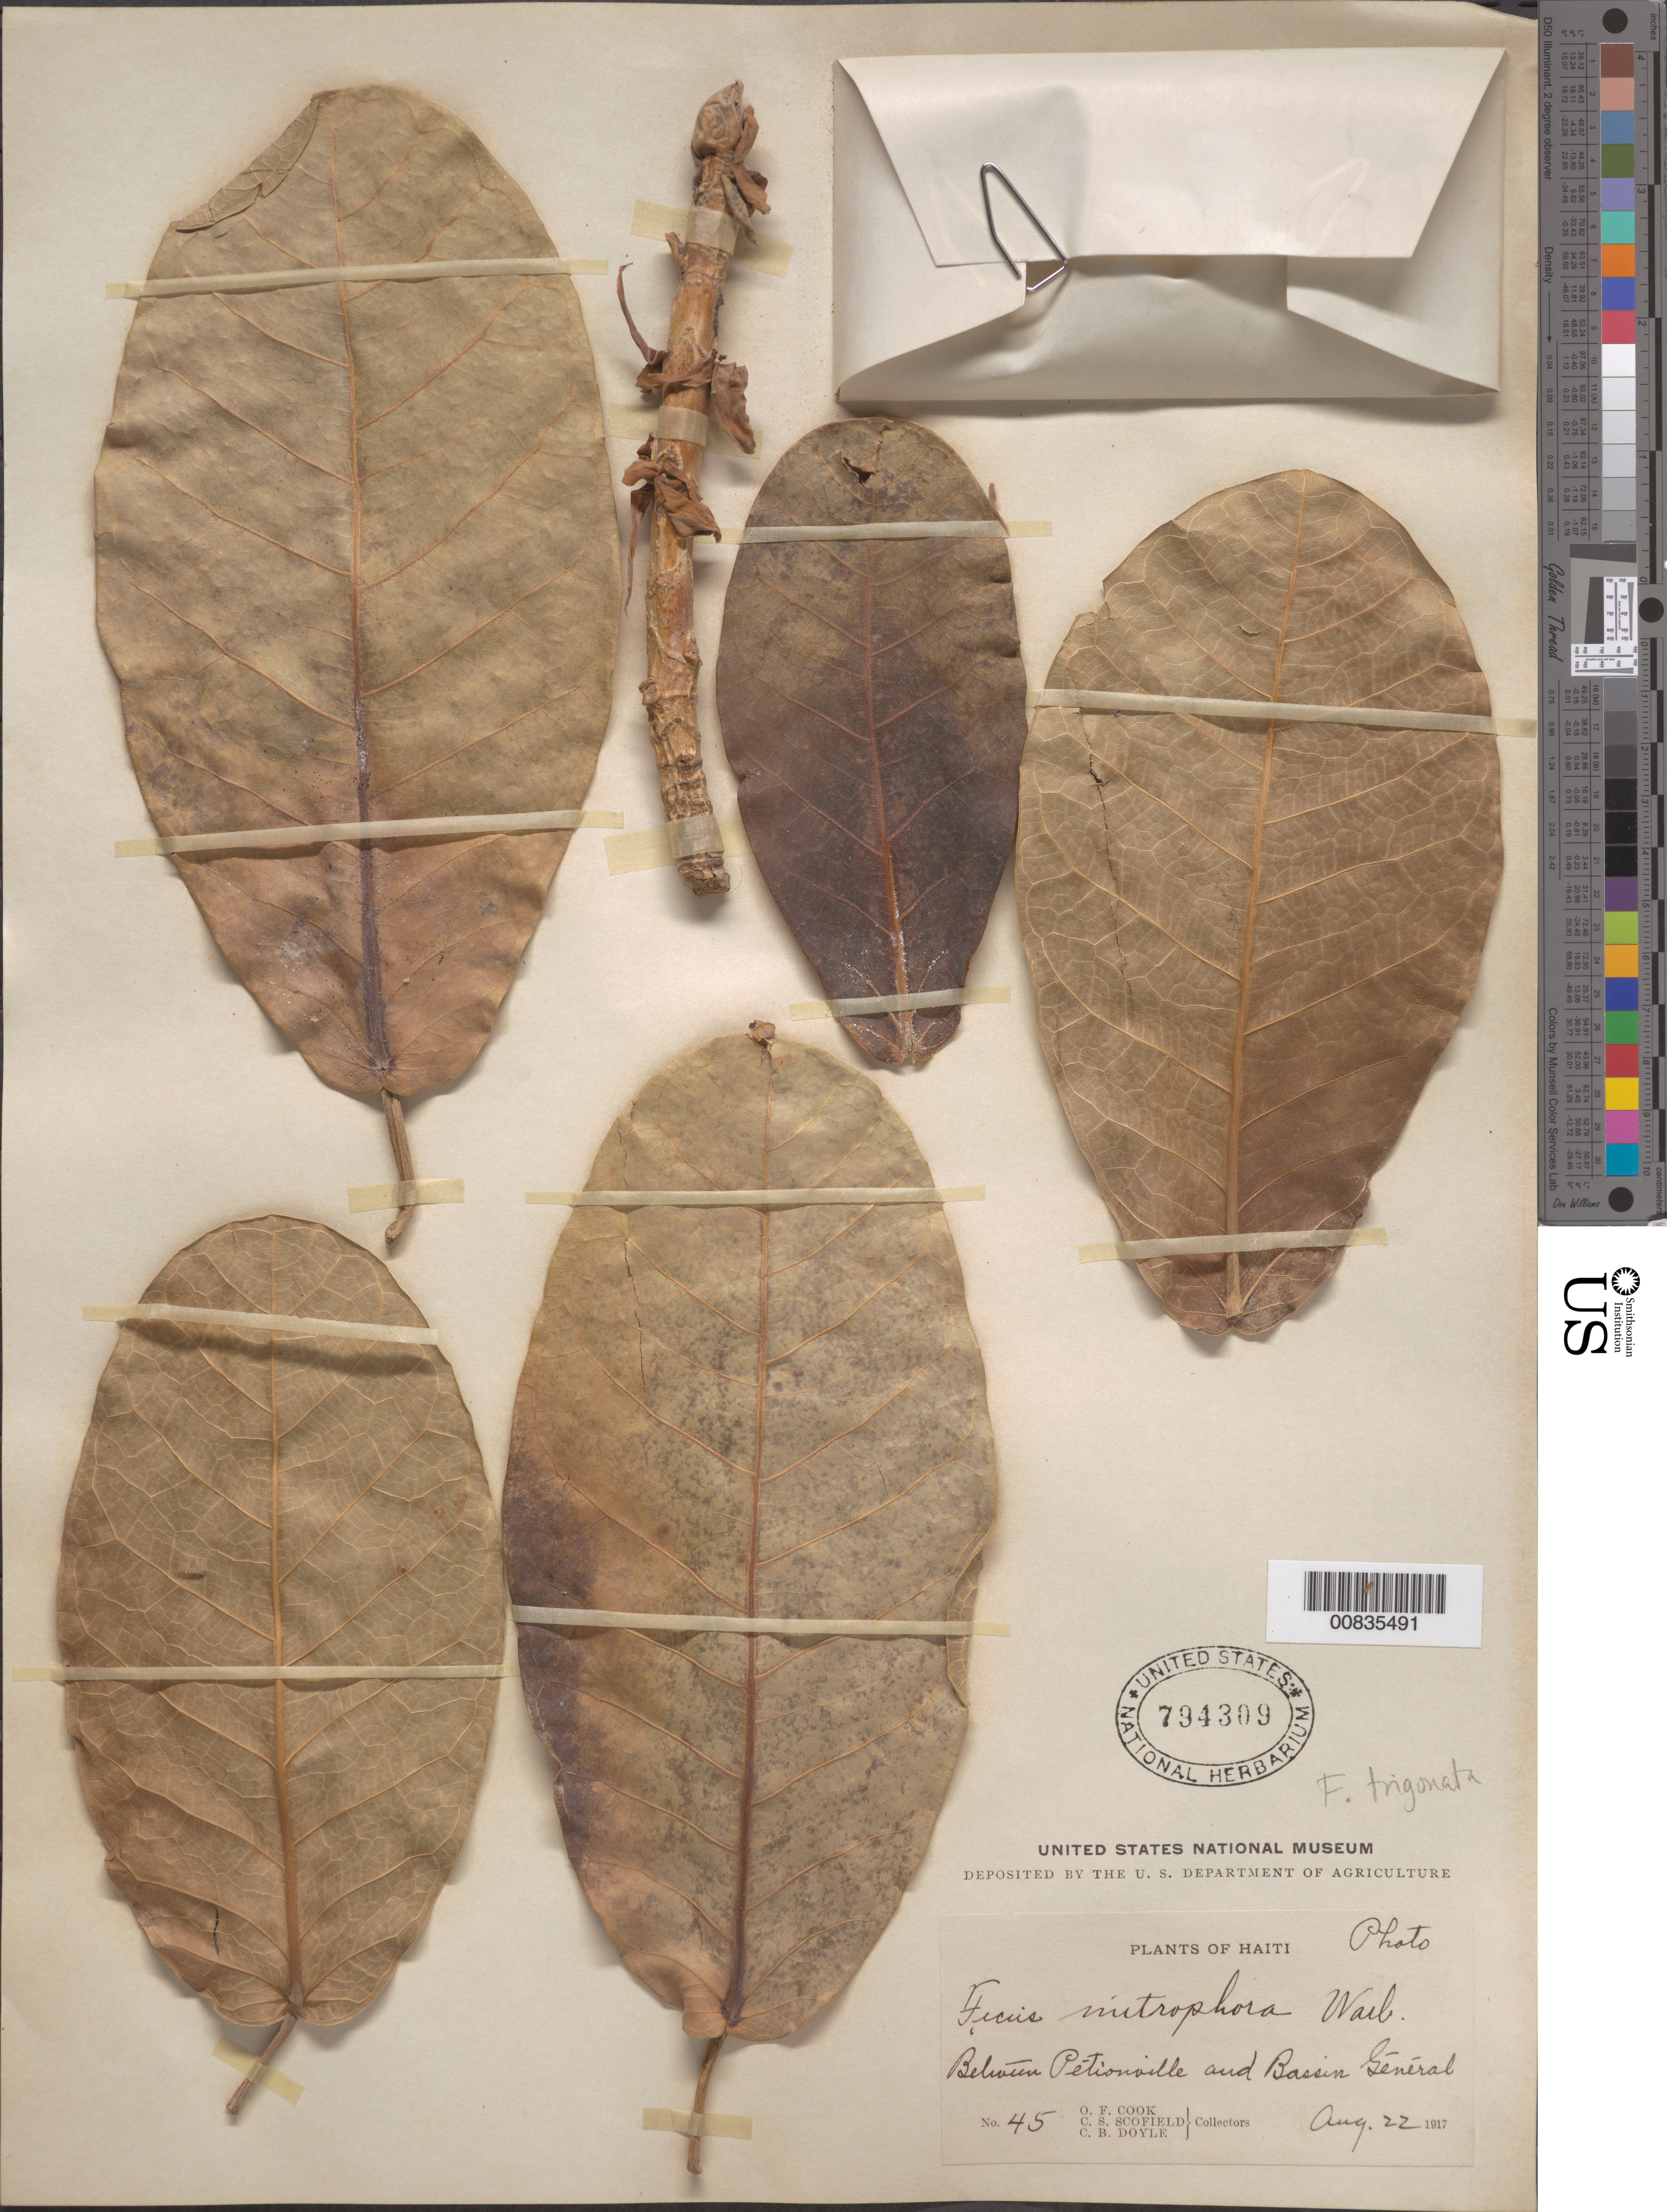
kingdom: Plantae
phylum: Tracheophyta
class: Magnoliopsida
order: Rosales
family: Moraceae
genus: Ficus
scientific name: Ficus trigonata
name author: L.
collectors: O. F. Cook, C. Scofield & C. Doyle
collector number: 45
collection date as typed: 22 Aug 1917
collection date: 1917-08-22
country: Haiti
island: Hispaniola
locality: Between Pétionville and Bassin Général.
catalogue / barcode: US 794309